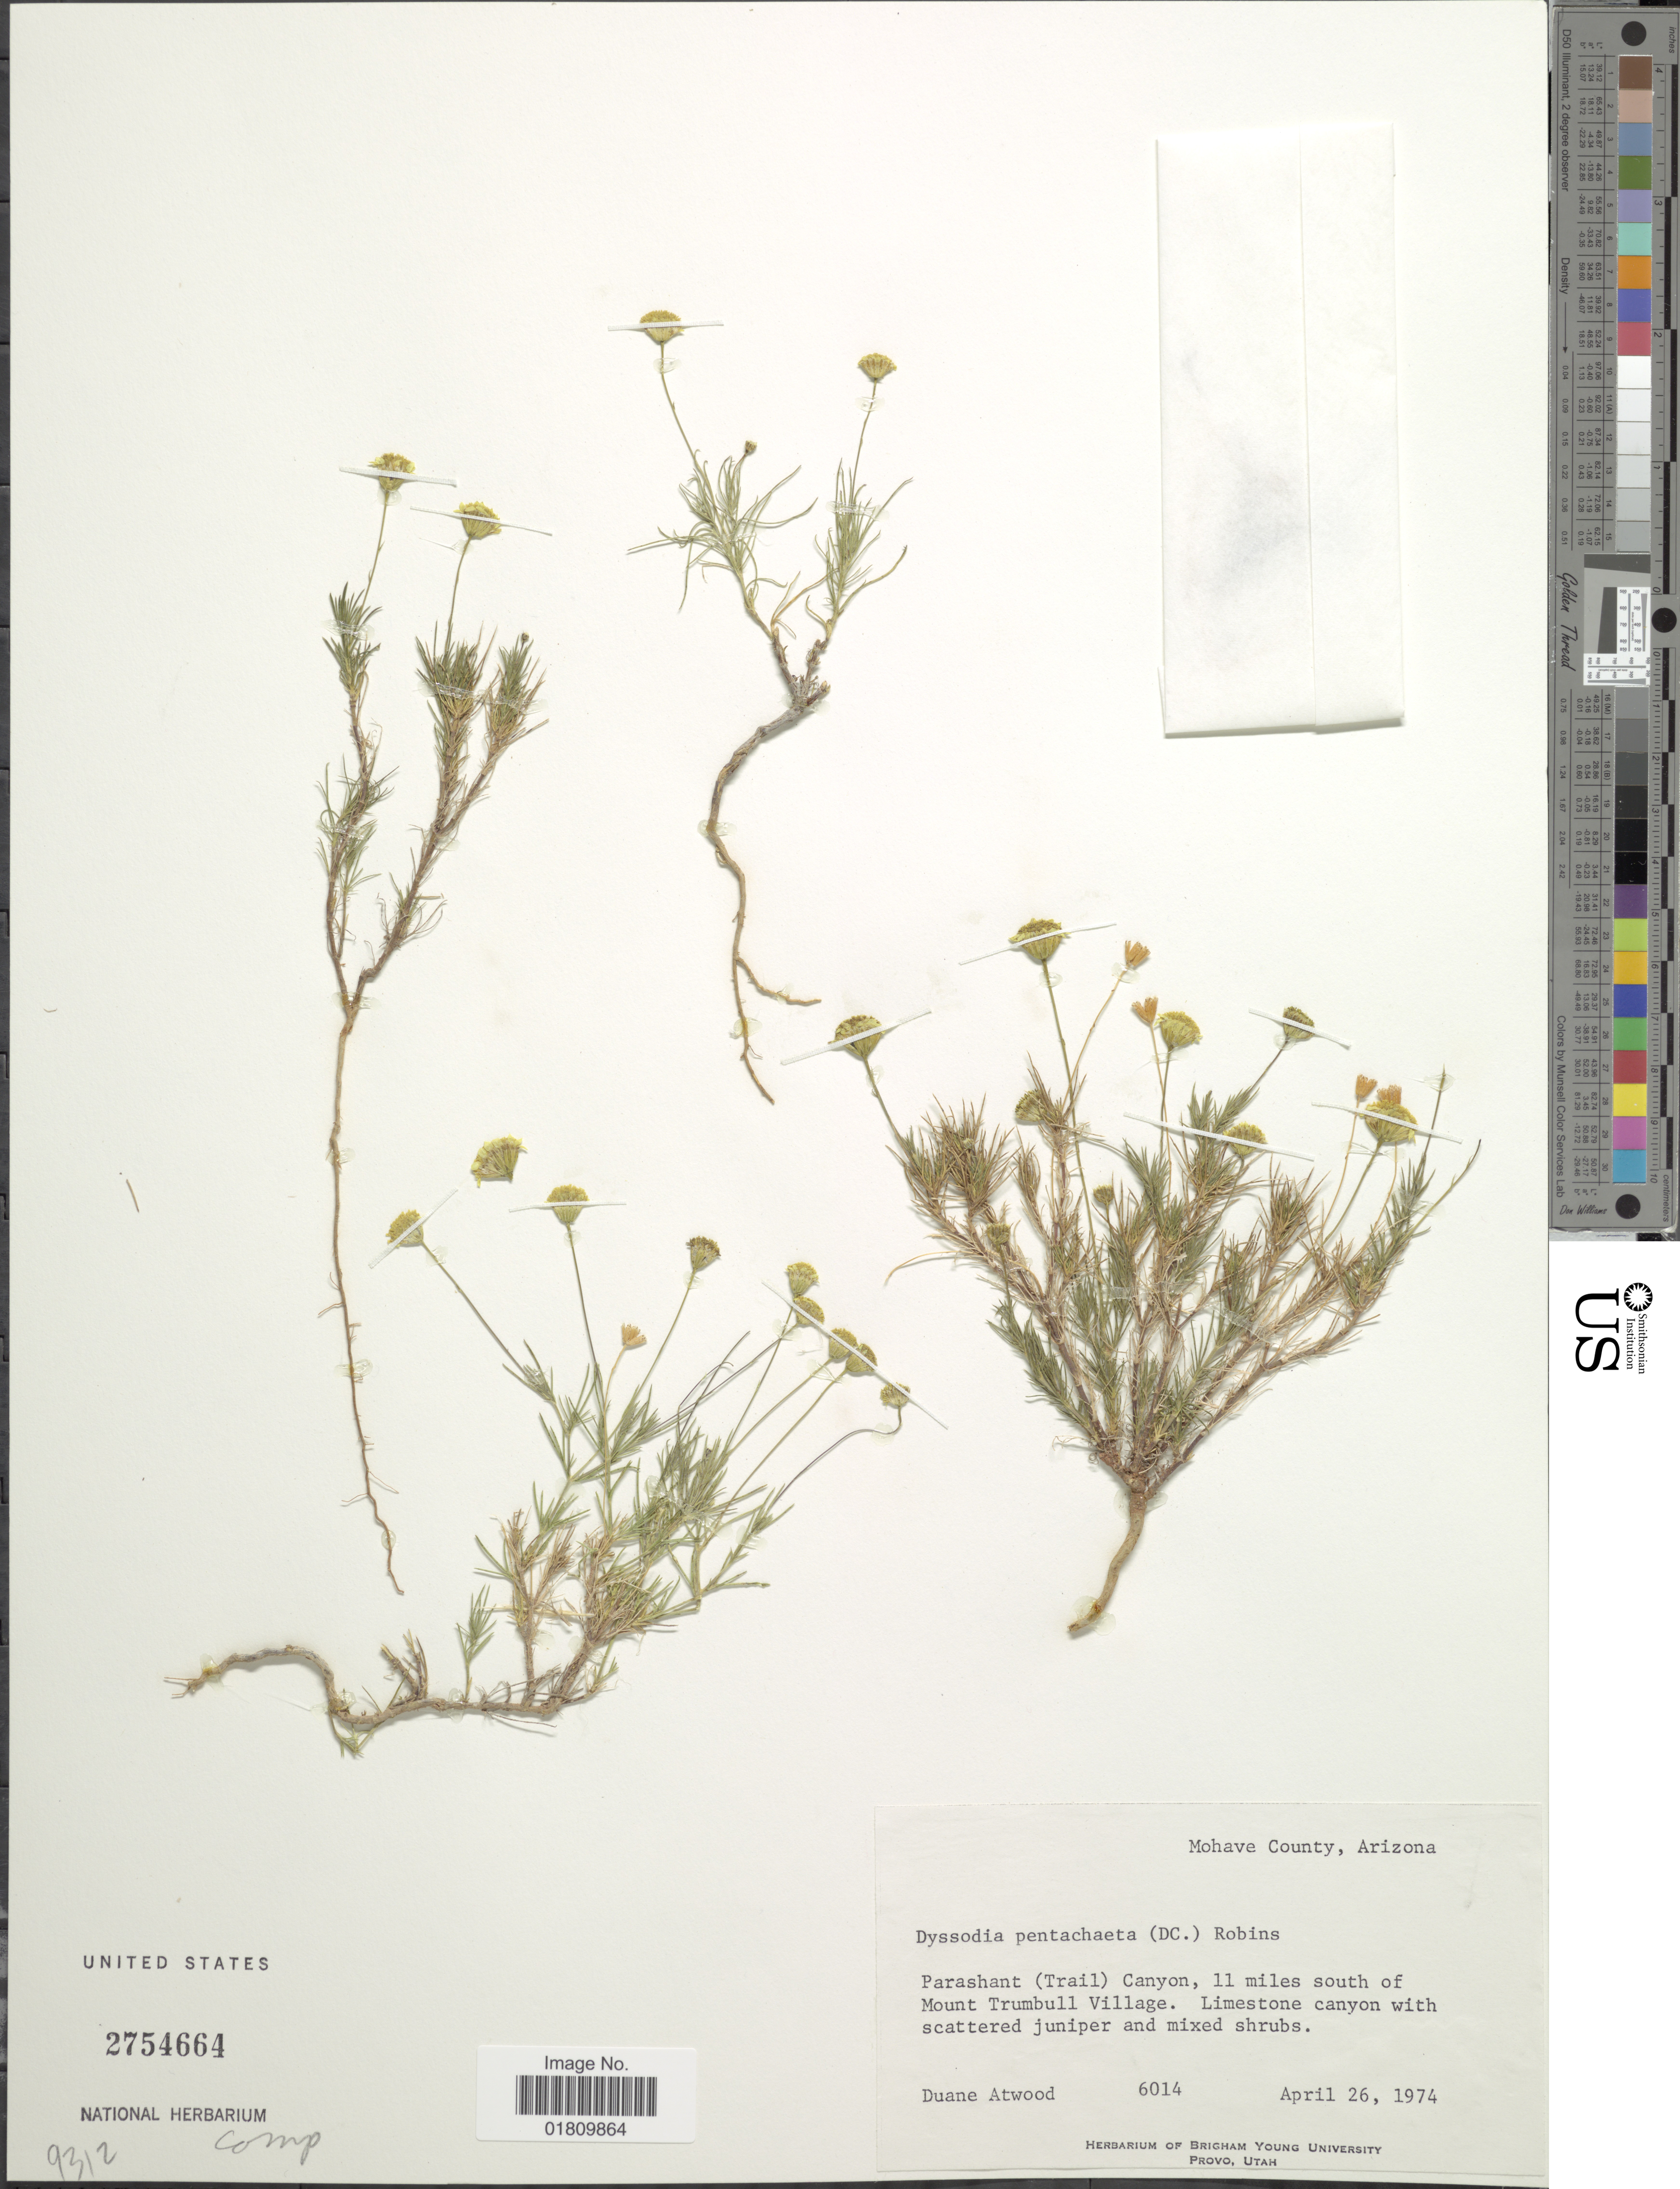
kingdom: Plantae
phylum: Tracheophyta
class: Magnoliopsida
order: Asterales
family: Asteraceae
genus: Thymophylla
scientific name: Thymophylla pentachaeta var. belenidium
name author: (DC.) Strother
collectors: D. Atwood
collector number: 6014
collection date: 1974-04-26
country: United States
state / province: Arizona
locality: Mohave County, Parashant (Trail) Canyon, 11 miles south of Mount Trumbull village, limestone canyon with scattered juniper and mixed shrubs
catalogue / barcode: US 2754664